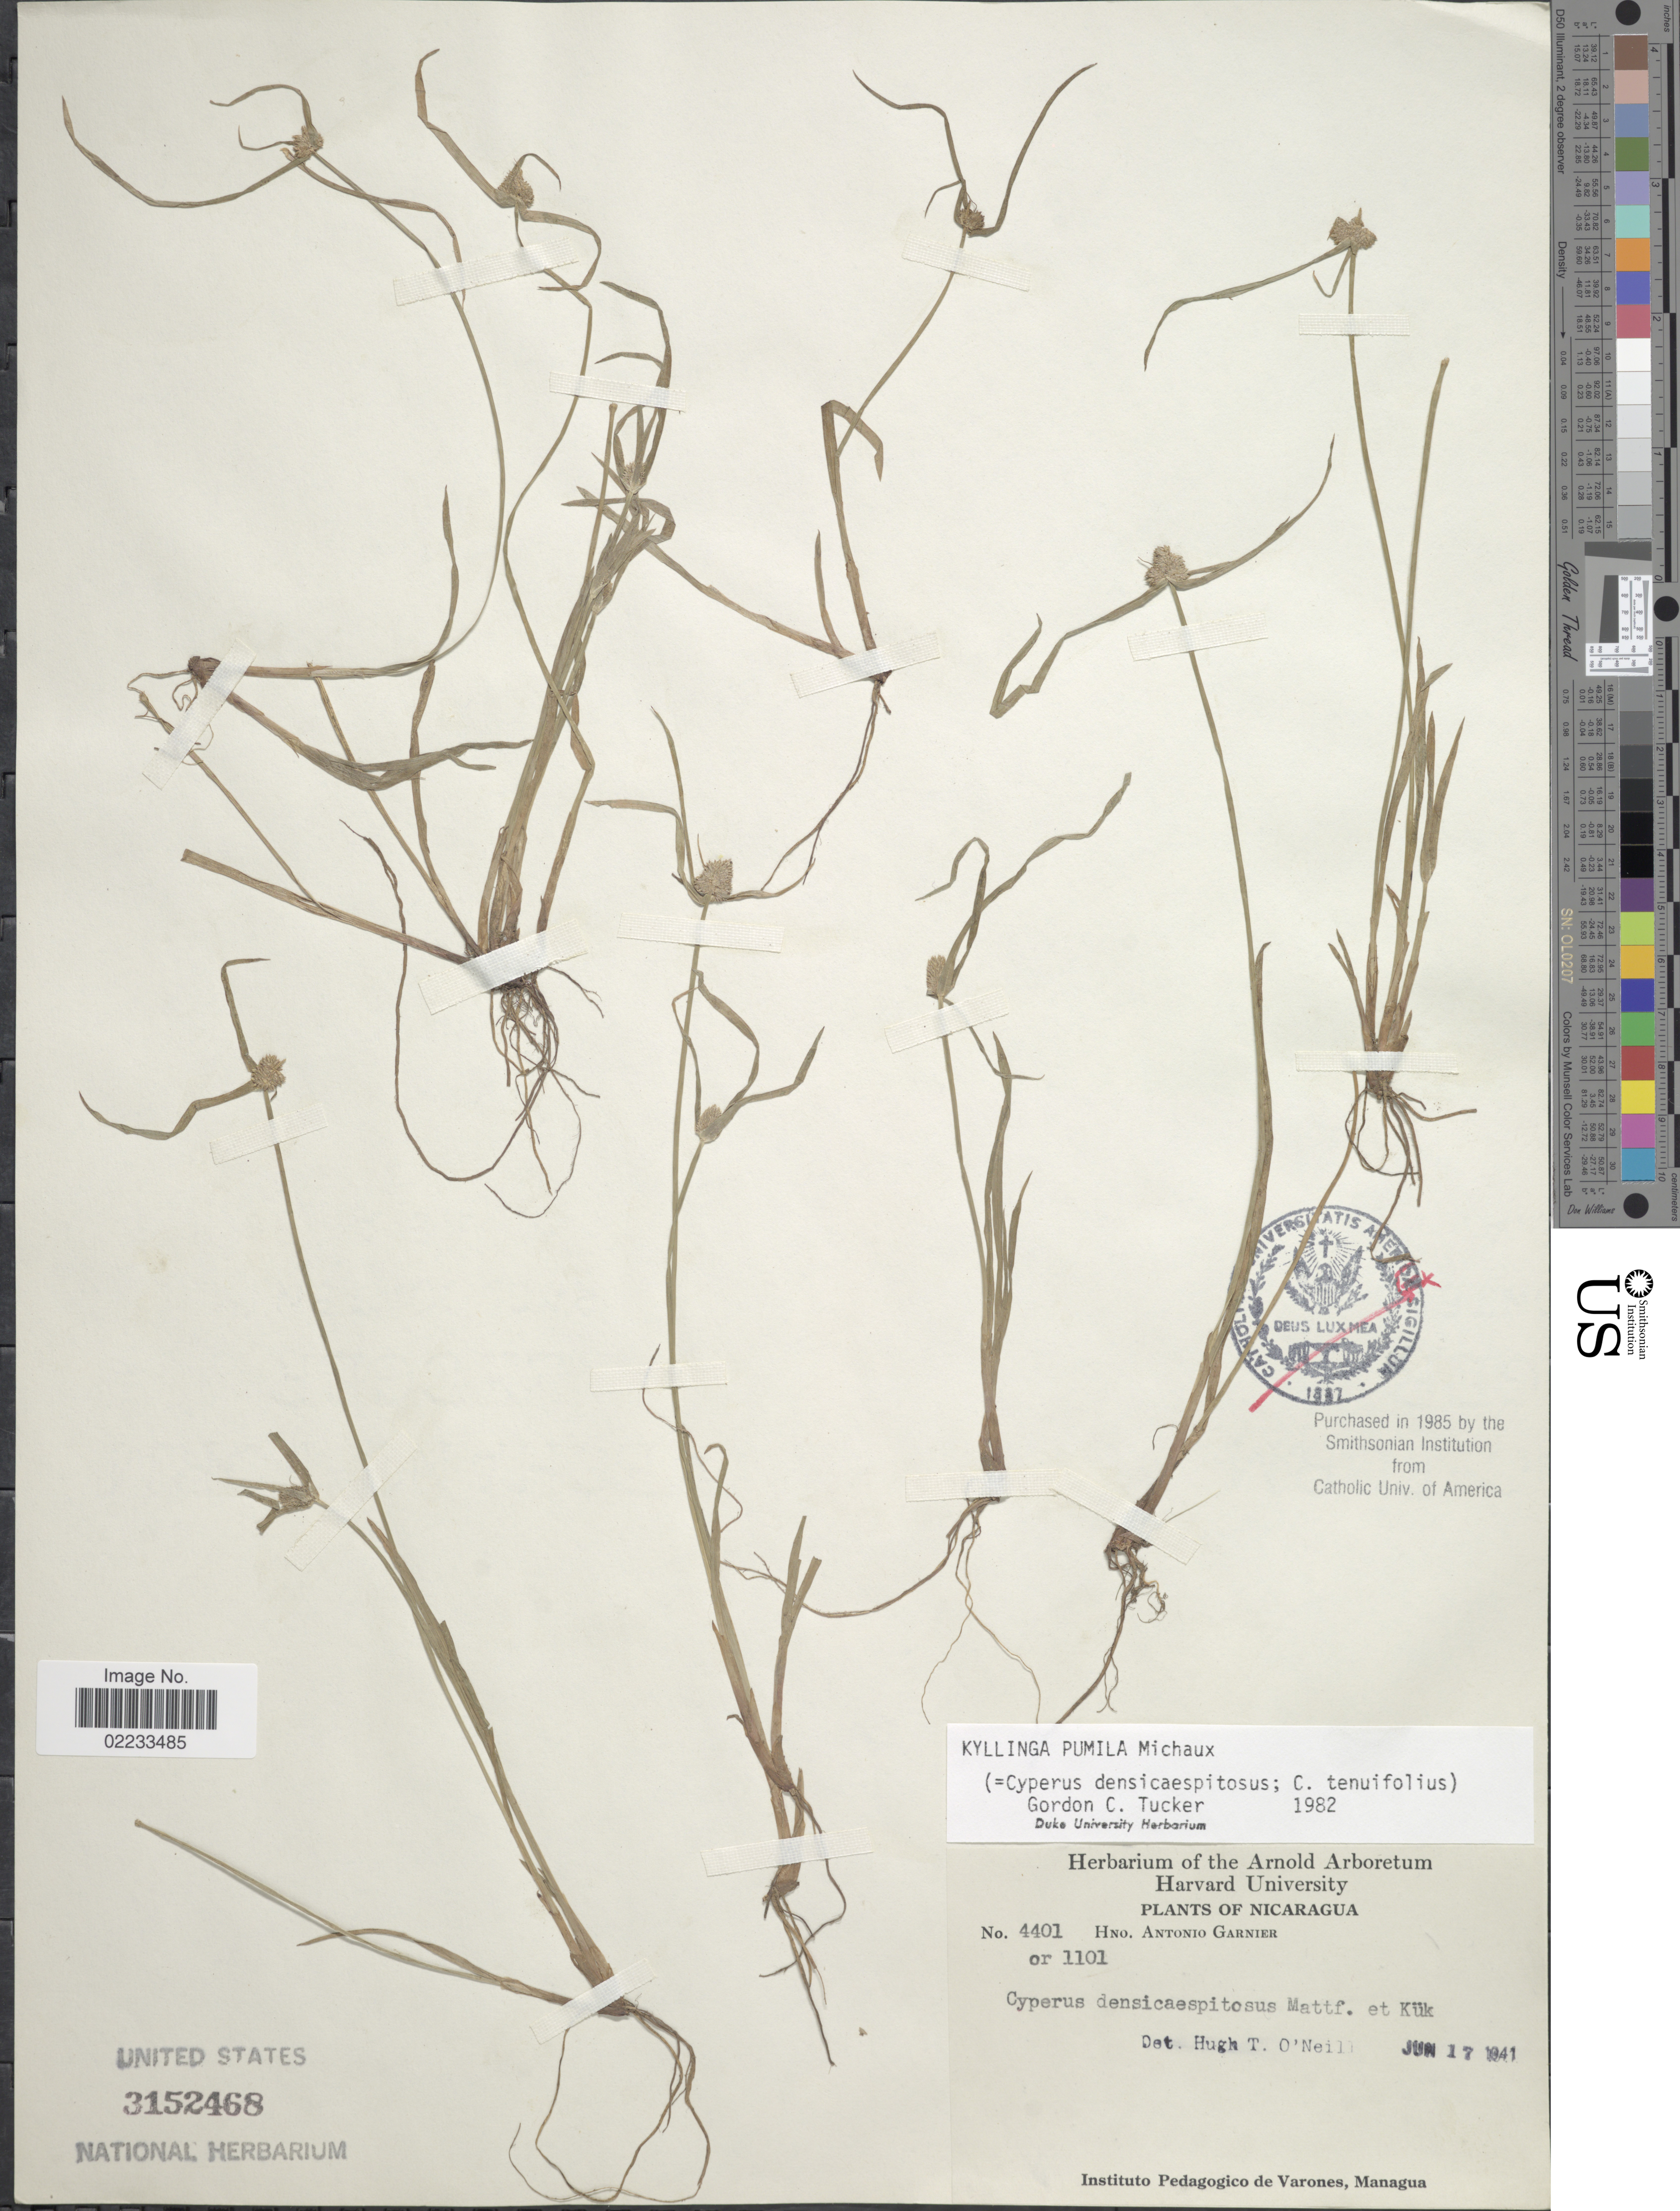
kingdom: Plantae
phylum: Tracheophyta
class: Liliopsida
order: Poales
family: Cyperaceae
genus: Cyperus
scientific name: Cyperus hortensis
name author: (Salzm. ex Steud.) Dorr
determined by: Strong, Mark T., (BOT), Smithsonian Institution - National Museum of Natural History (UNITED STATES)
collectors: Bro. A. Garnier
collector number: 4401/1101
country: Nicaragua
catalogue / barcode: US 3152468